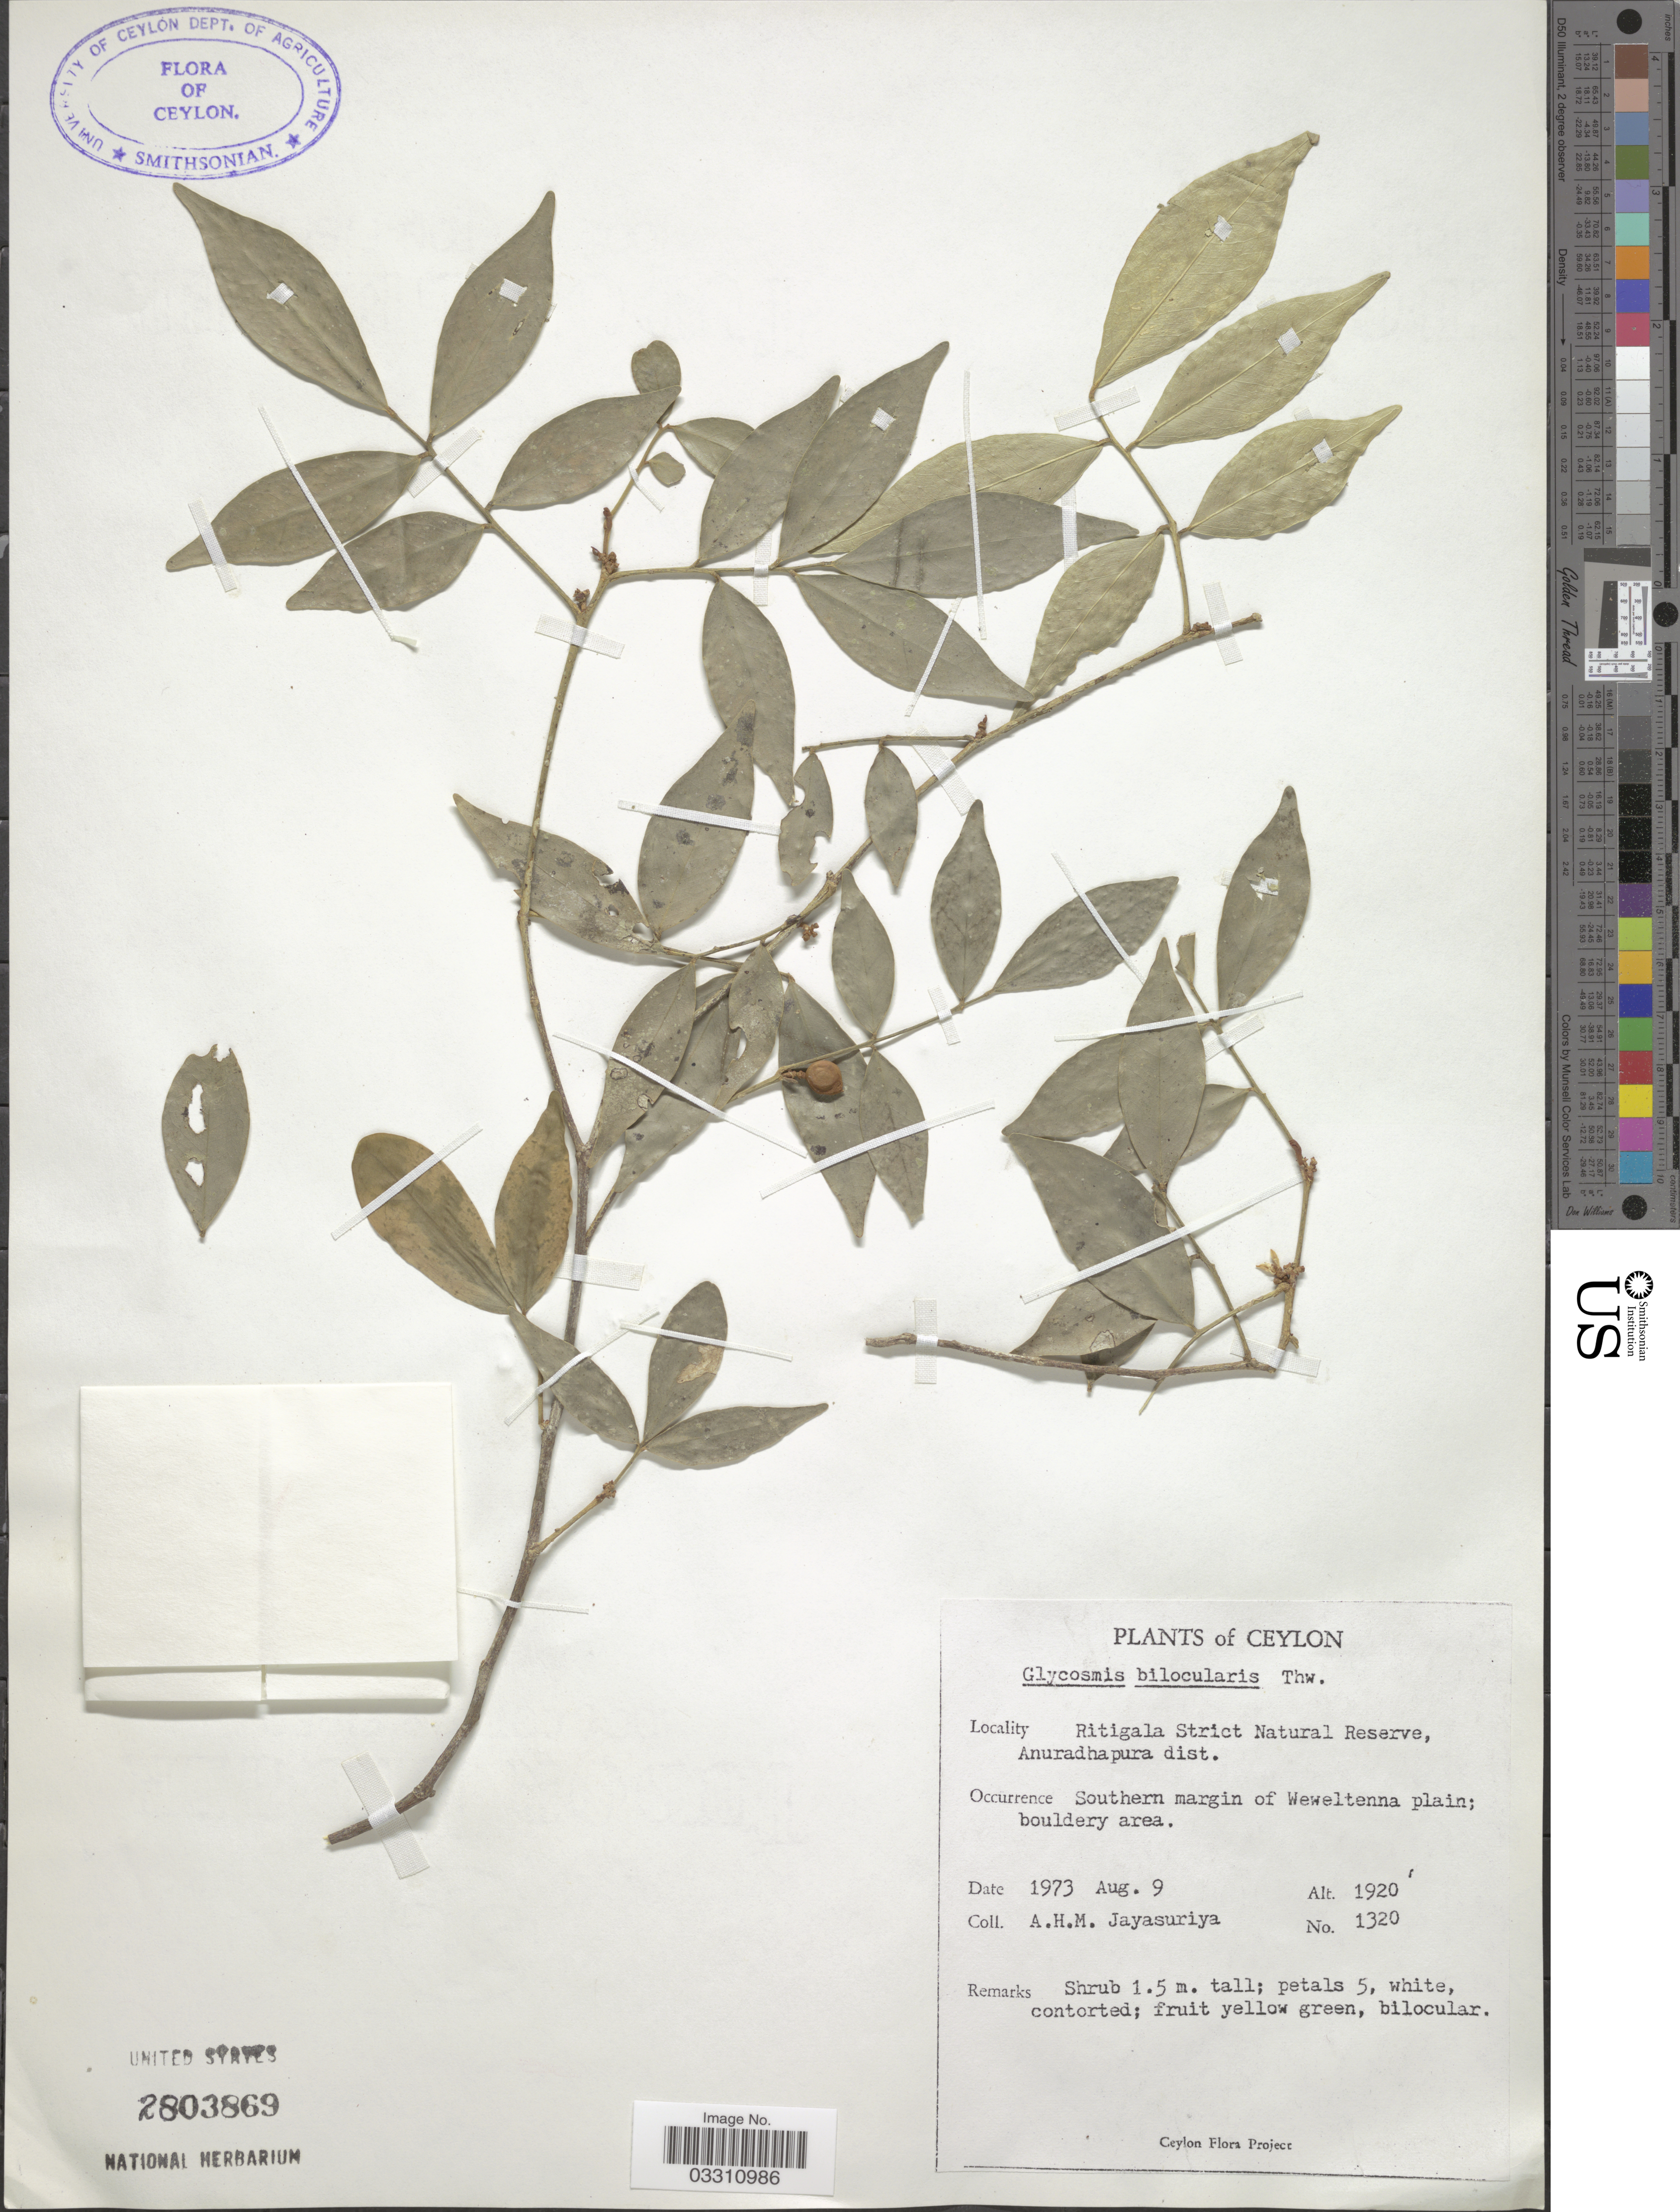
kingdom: Plantae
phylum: Tracheophyta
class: Magnoliopsida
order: Sapindales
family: Rutaceae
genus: Glycosmis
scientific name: Glycosmis angustifolia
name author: Lindl. ex Wight & Arn.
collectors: A. H. Jayasuriya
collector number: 1320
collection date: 1973-08-09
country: Sri Lanka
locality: Ceylon, Ritigala Strict Natural Reserve, Anuradhapura dist., Southern margin of Weweltenna plain.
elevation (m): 585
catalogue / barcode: US 2803869